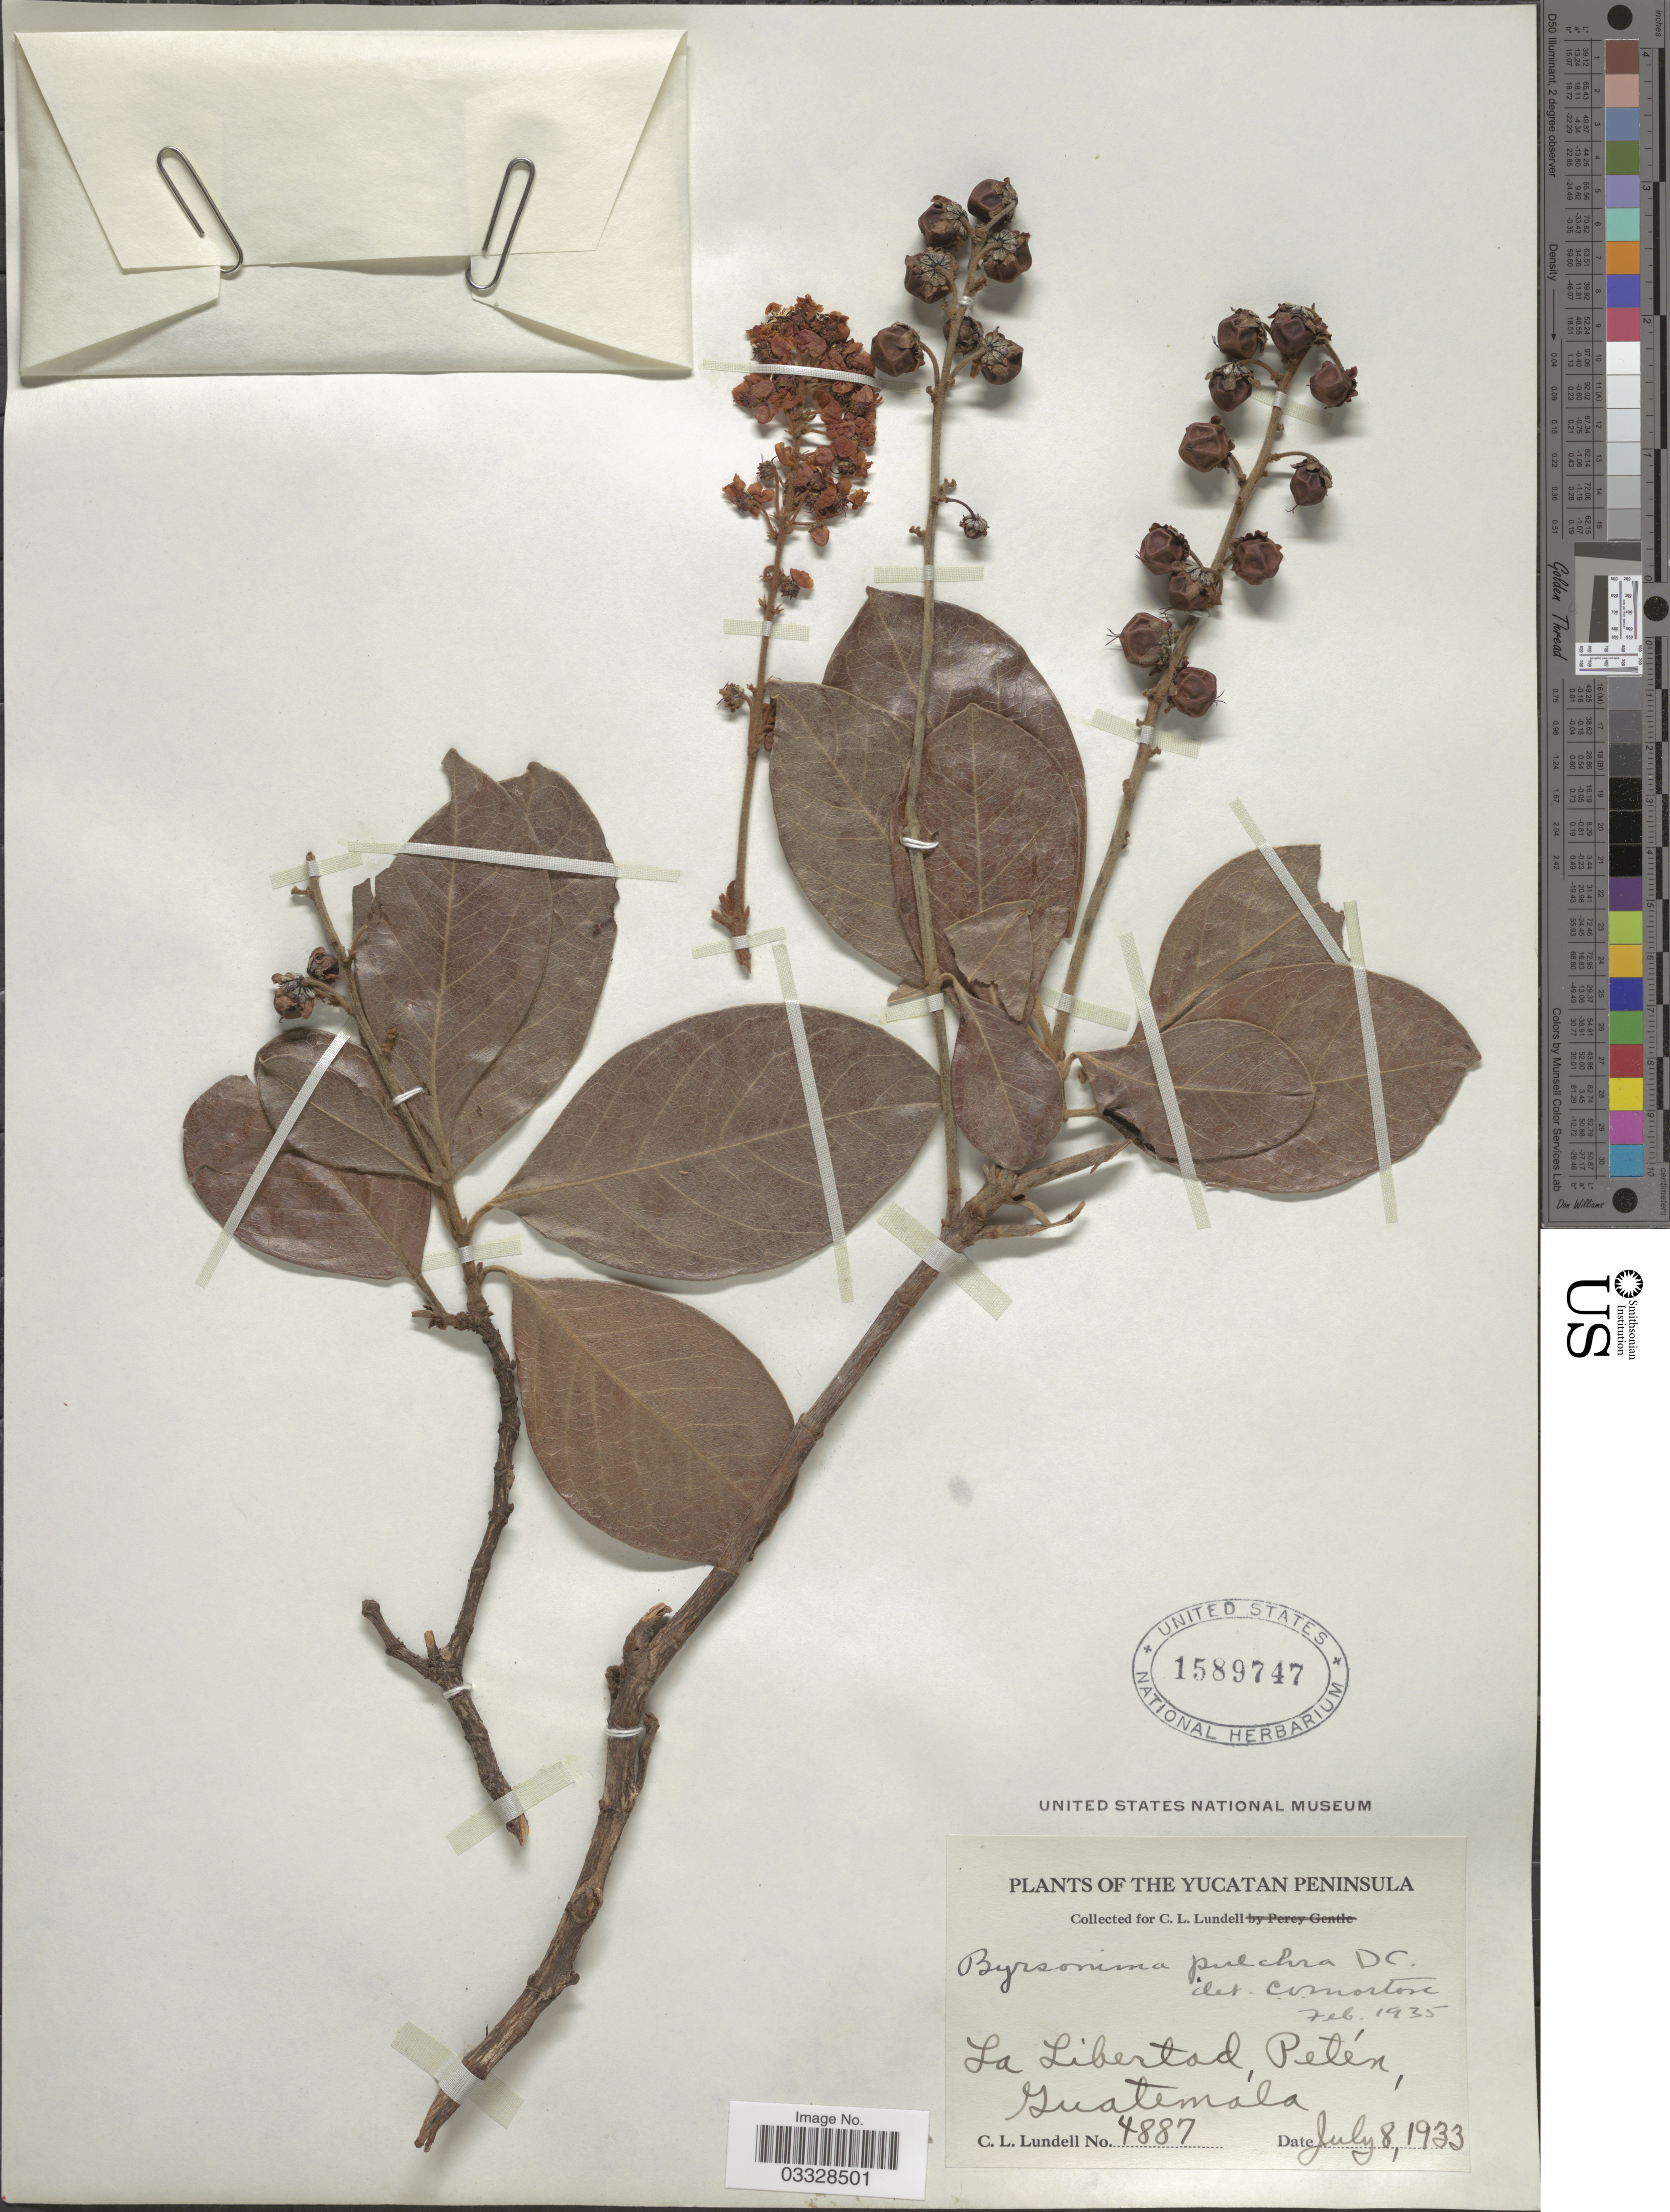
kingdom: Plantae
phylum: Tracheophyta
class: Magnoliopsida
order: Malpighiales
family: Malpighiaceae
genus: Byrsonima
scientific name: Byrsonima crassifolia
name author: (L.) Kunth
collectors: C. L. Lundell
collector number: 4887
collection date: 1933-07-08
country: Guatemala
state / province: El Petén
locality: The Yucatan Peninsula. La Libertad, Petén.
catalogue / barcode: US 1589747